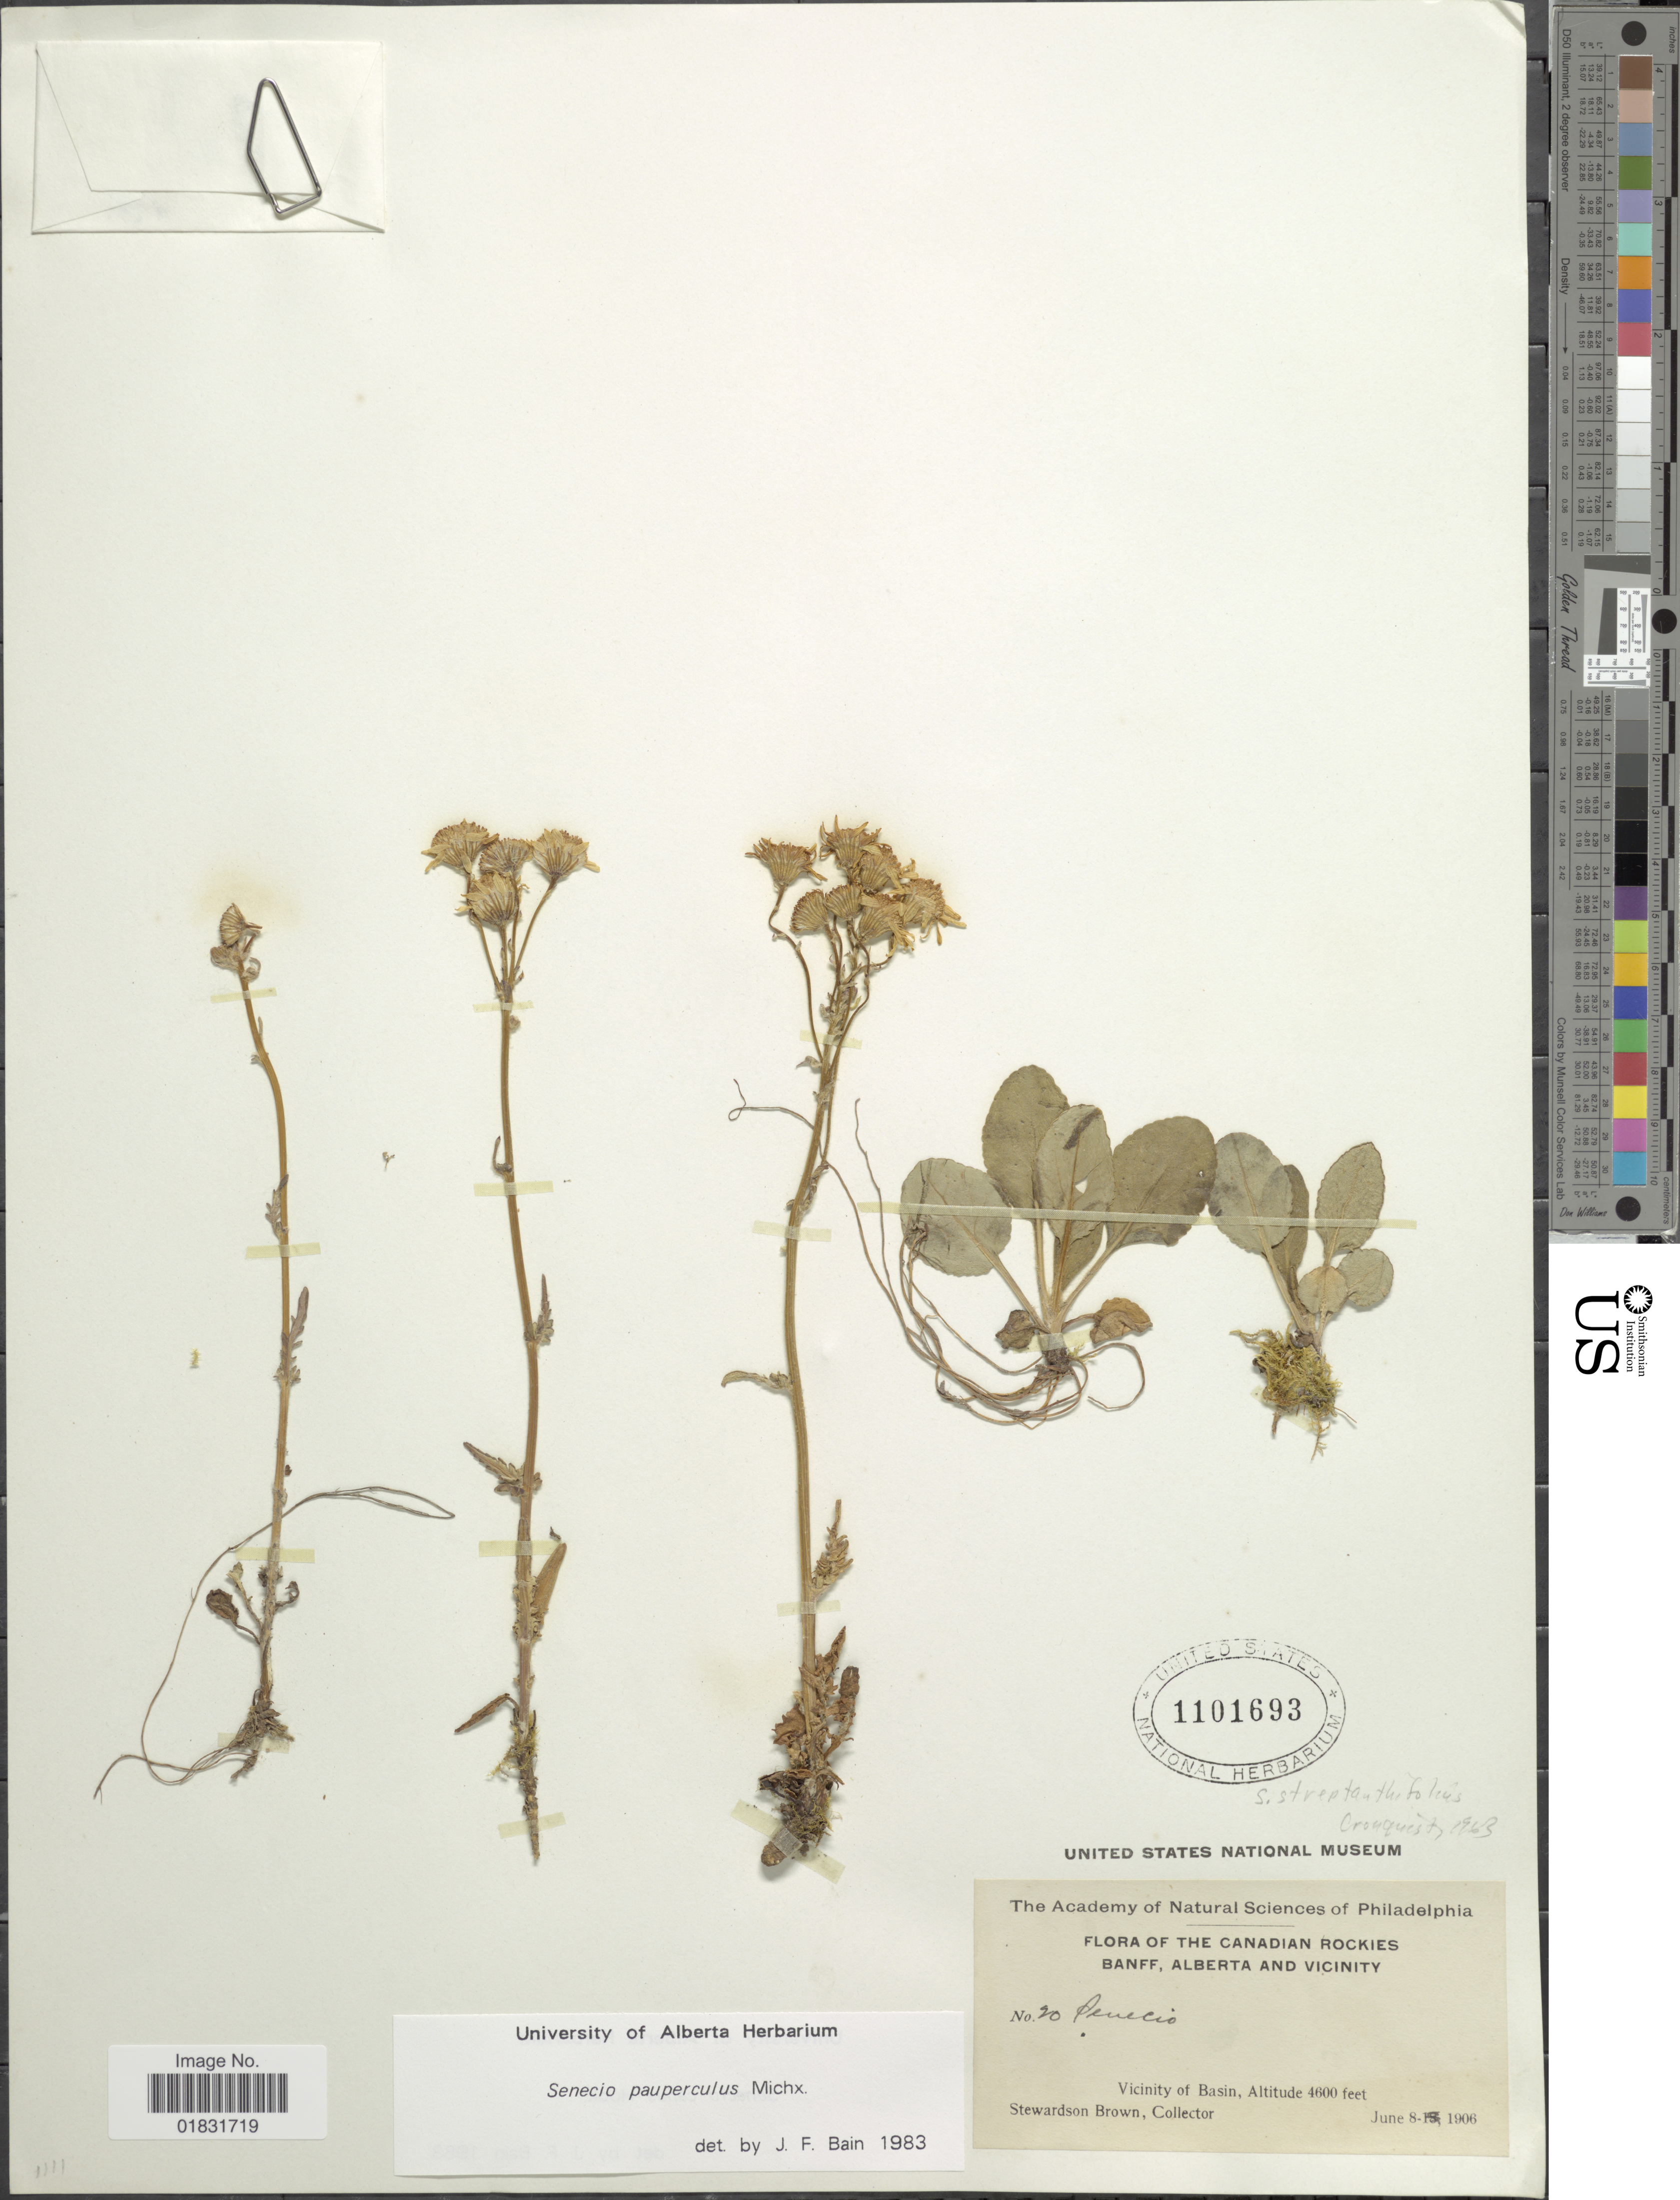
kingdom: Plantae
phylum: Tracheophyta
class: Magnoliopsida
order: Asterales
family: Asteraceae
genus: Packera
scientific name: Packera paupercula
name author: (Michx.) Á. Löve & D. Löve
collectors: S. Brown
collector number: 20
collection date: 1906-06-08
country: Canada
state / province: Alberta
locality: The candian Rockies Banff, Alberta and Vicinity, Vicinity of Basin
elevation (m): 1402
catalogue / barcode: US 1101693